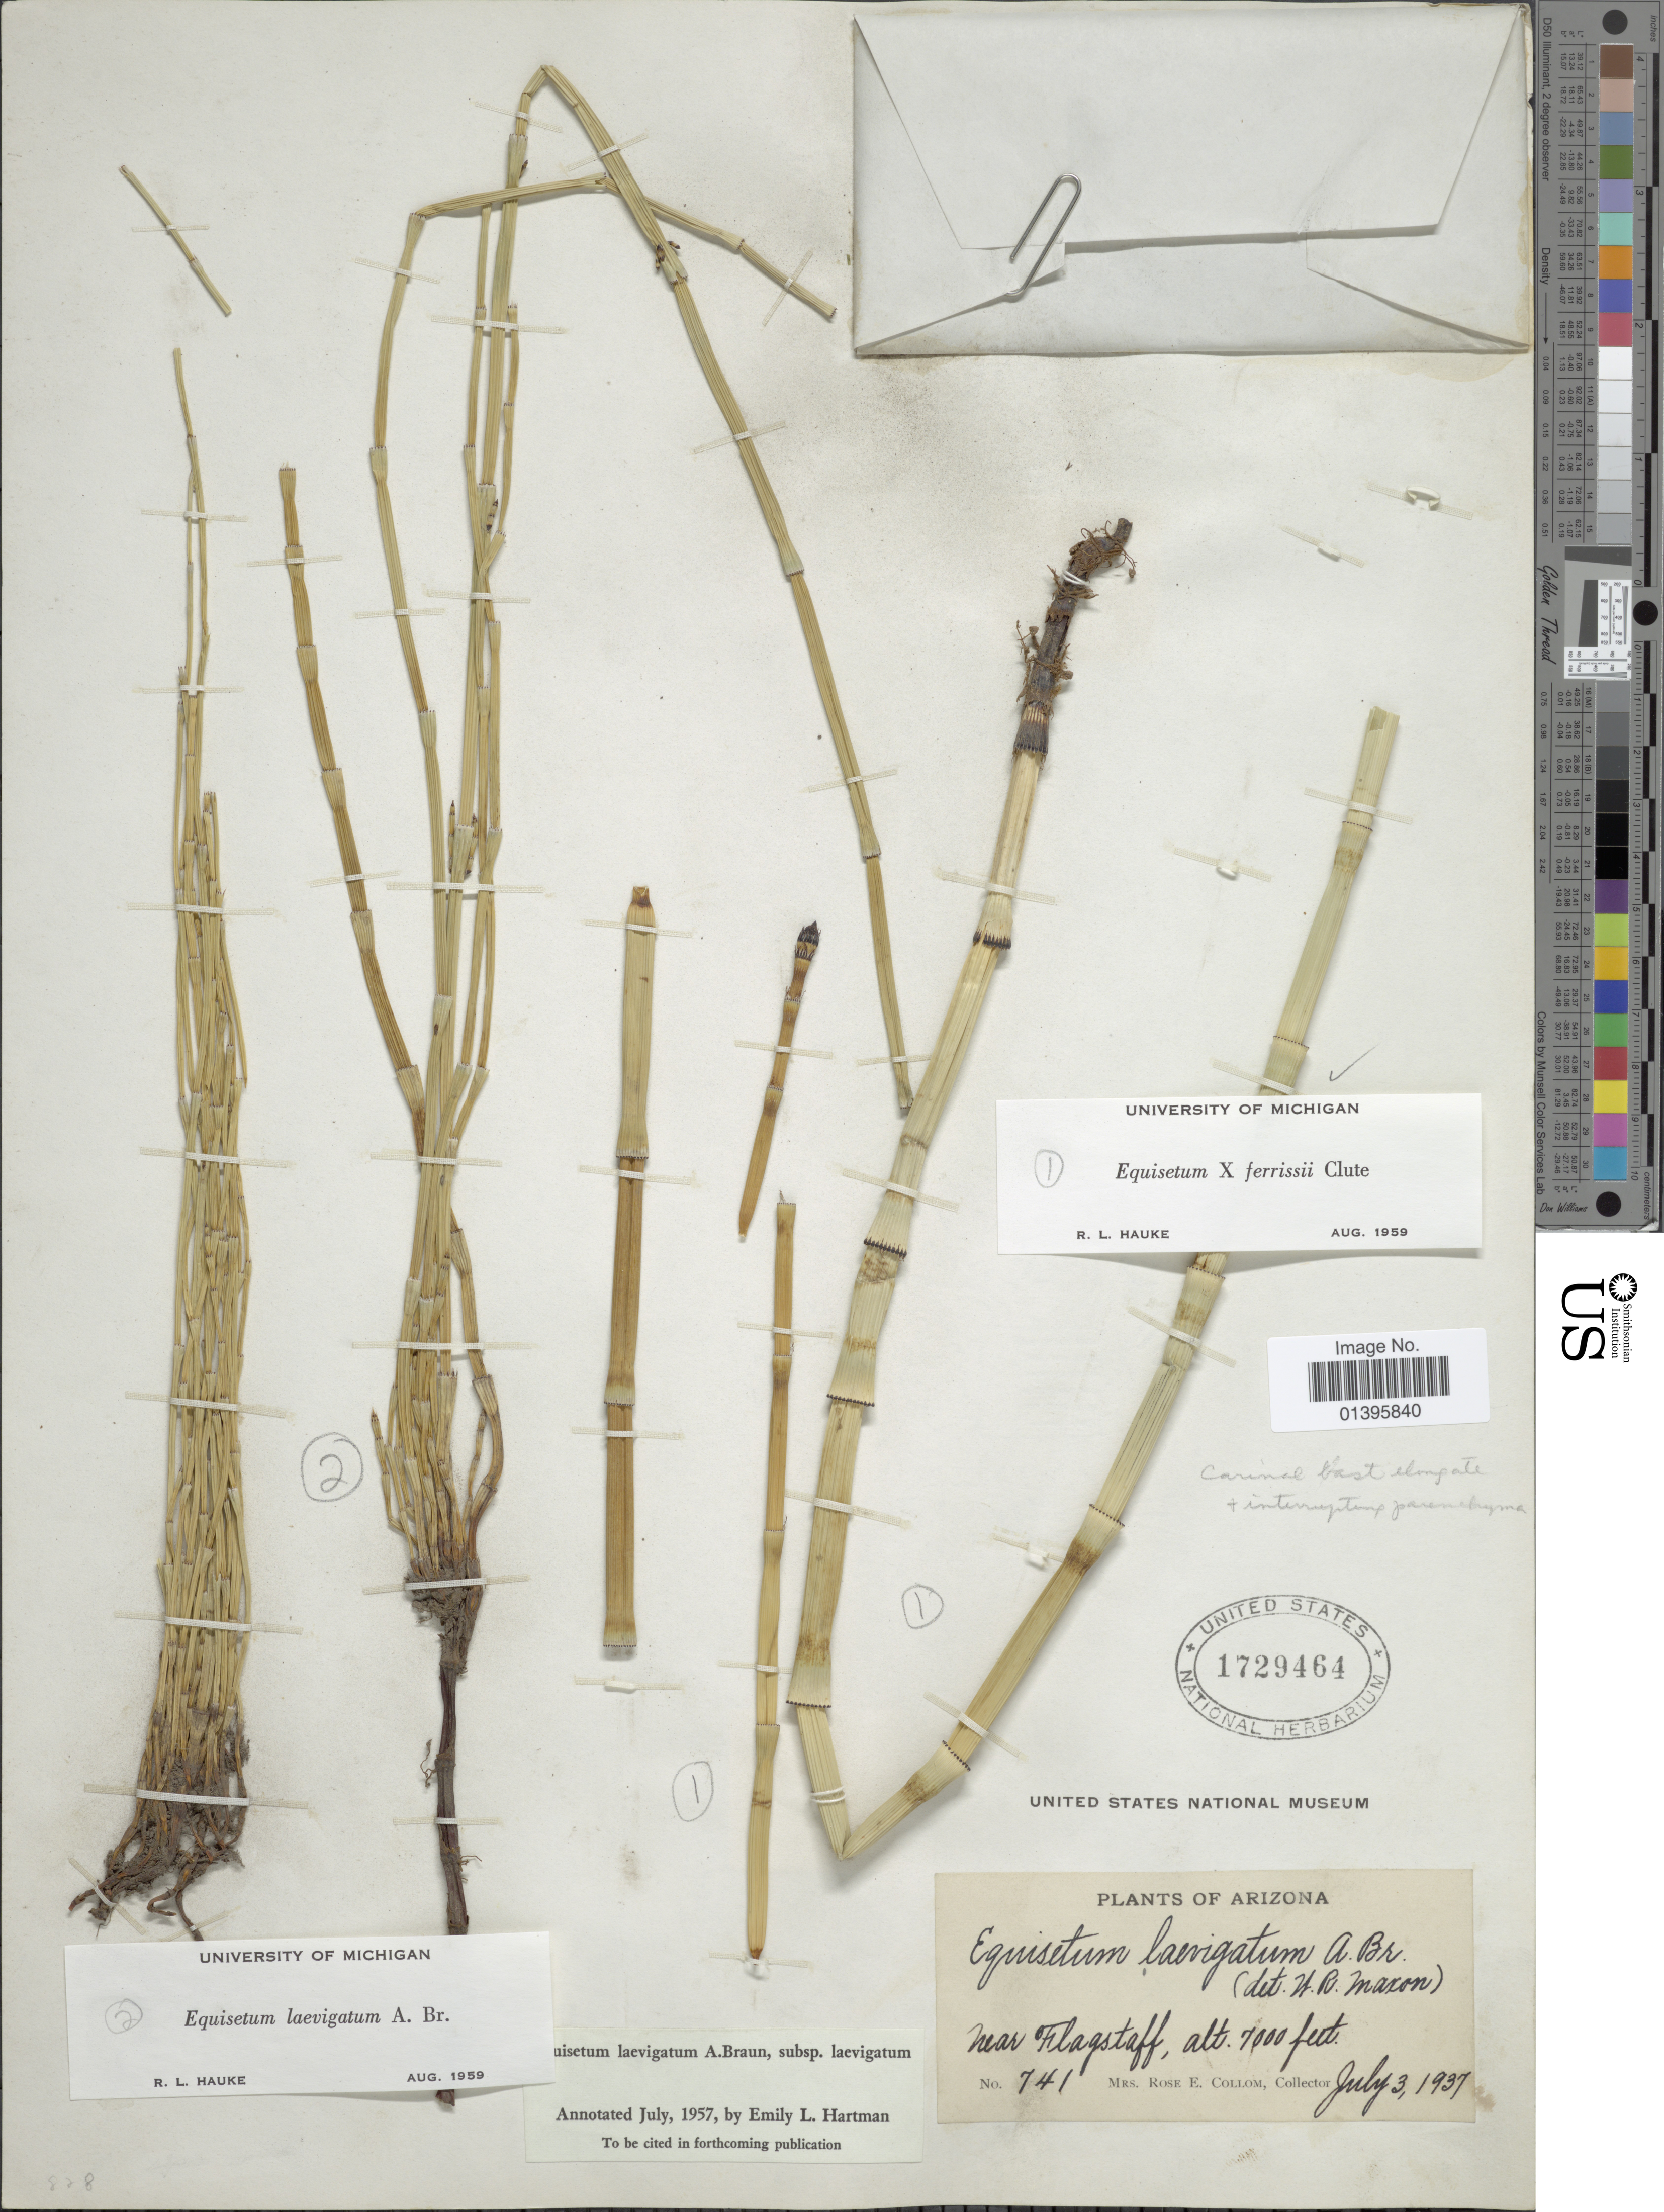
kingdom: Plantae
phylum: Tracheophyta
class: Polypodiopsida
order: Equisetales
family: Equisetaceae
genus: Equisetum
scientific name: Equisetum x ferrissii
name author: Clute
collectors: R. E. Collom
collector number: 741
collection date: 1937-07-03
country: United States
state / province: Arizona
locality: Near Flagstaff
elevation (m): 2134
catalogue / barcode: US 1729464